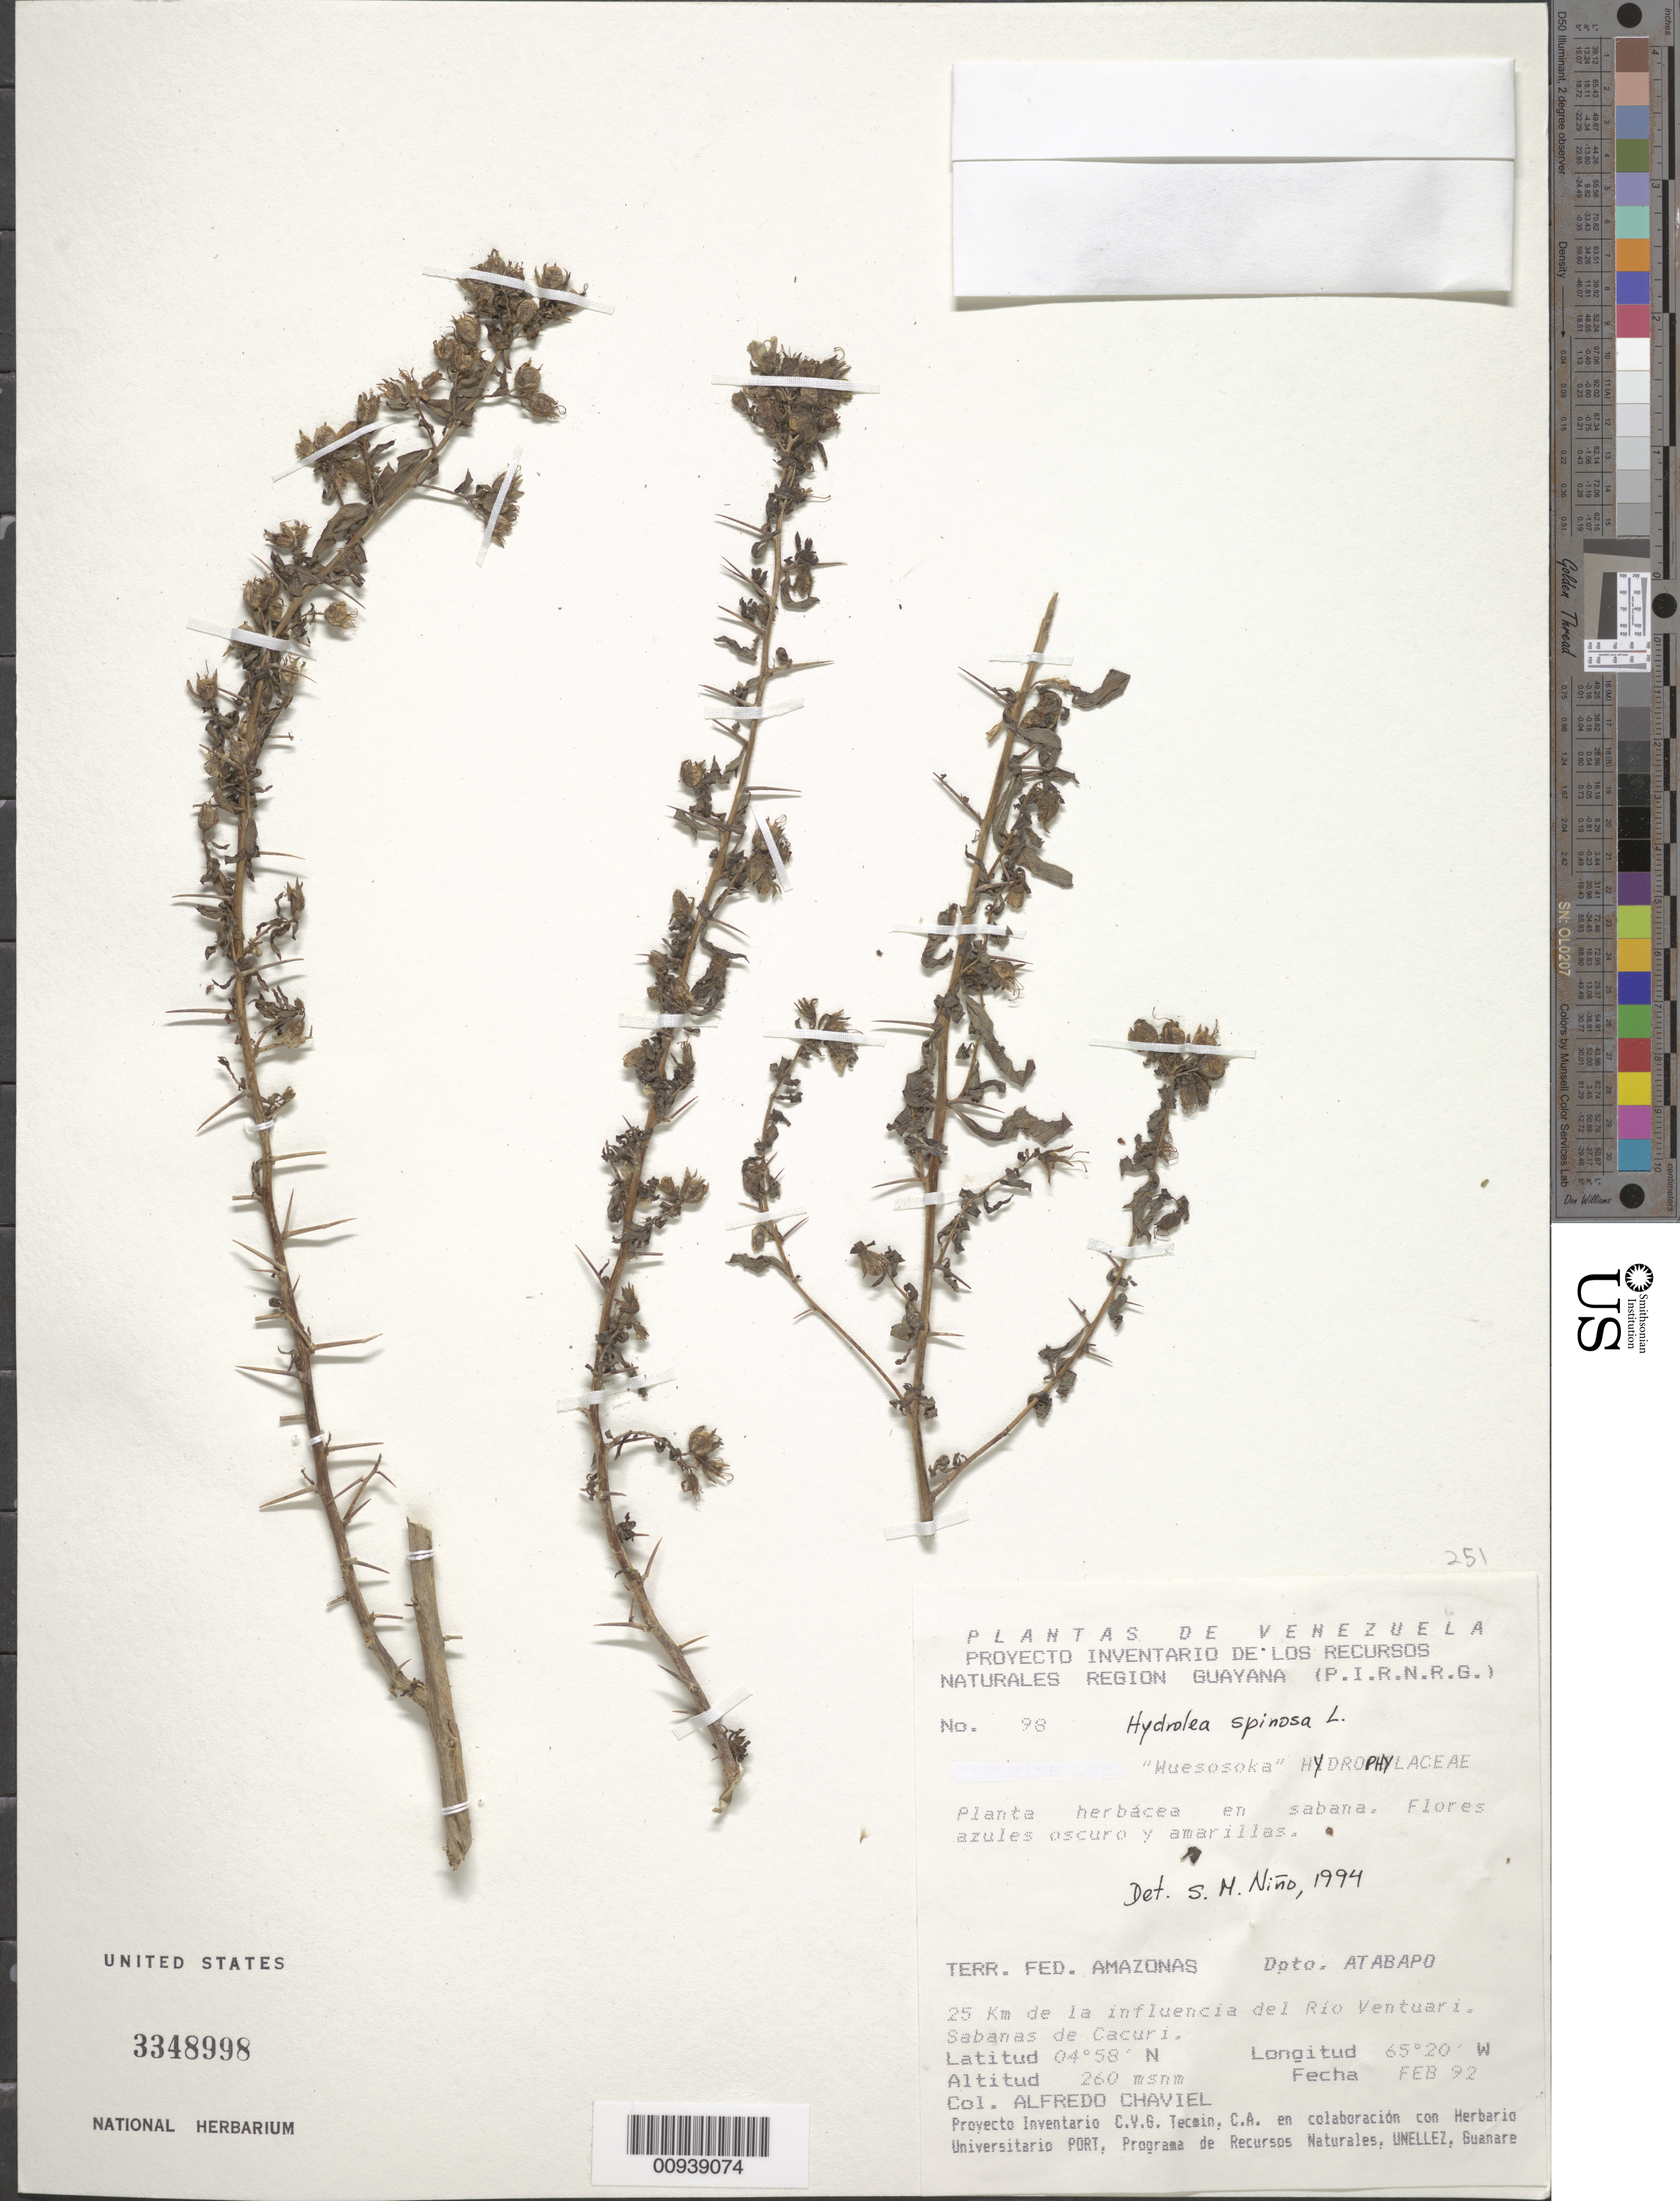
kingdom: Plantae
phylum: Tracheophyta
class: Magnoliopsida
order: Solanales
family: Hydroleaceae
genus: Hydrolea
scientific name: Hydrolea spinosa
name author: L.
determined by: Niño, S. M., (PORT), BioCentro-UNELLEZ (VENEZUELA)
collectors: A. Chaviel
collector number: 98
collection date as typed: Feb-92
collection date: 1992-02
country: Venezuela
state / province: Amazonas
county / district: Atabapo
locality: Sabanas de Cacuri, 25 km de la influencia del Río Ventuari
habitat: En sabana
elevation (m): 260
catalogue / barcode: US 3348998